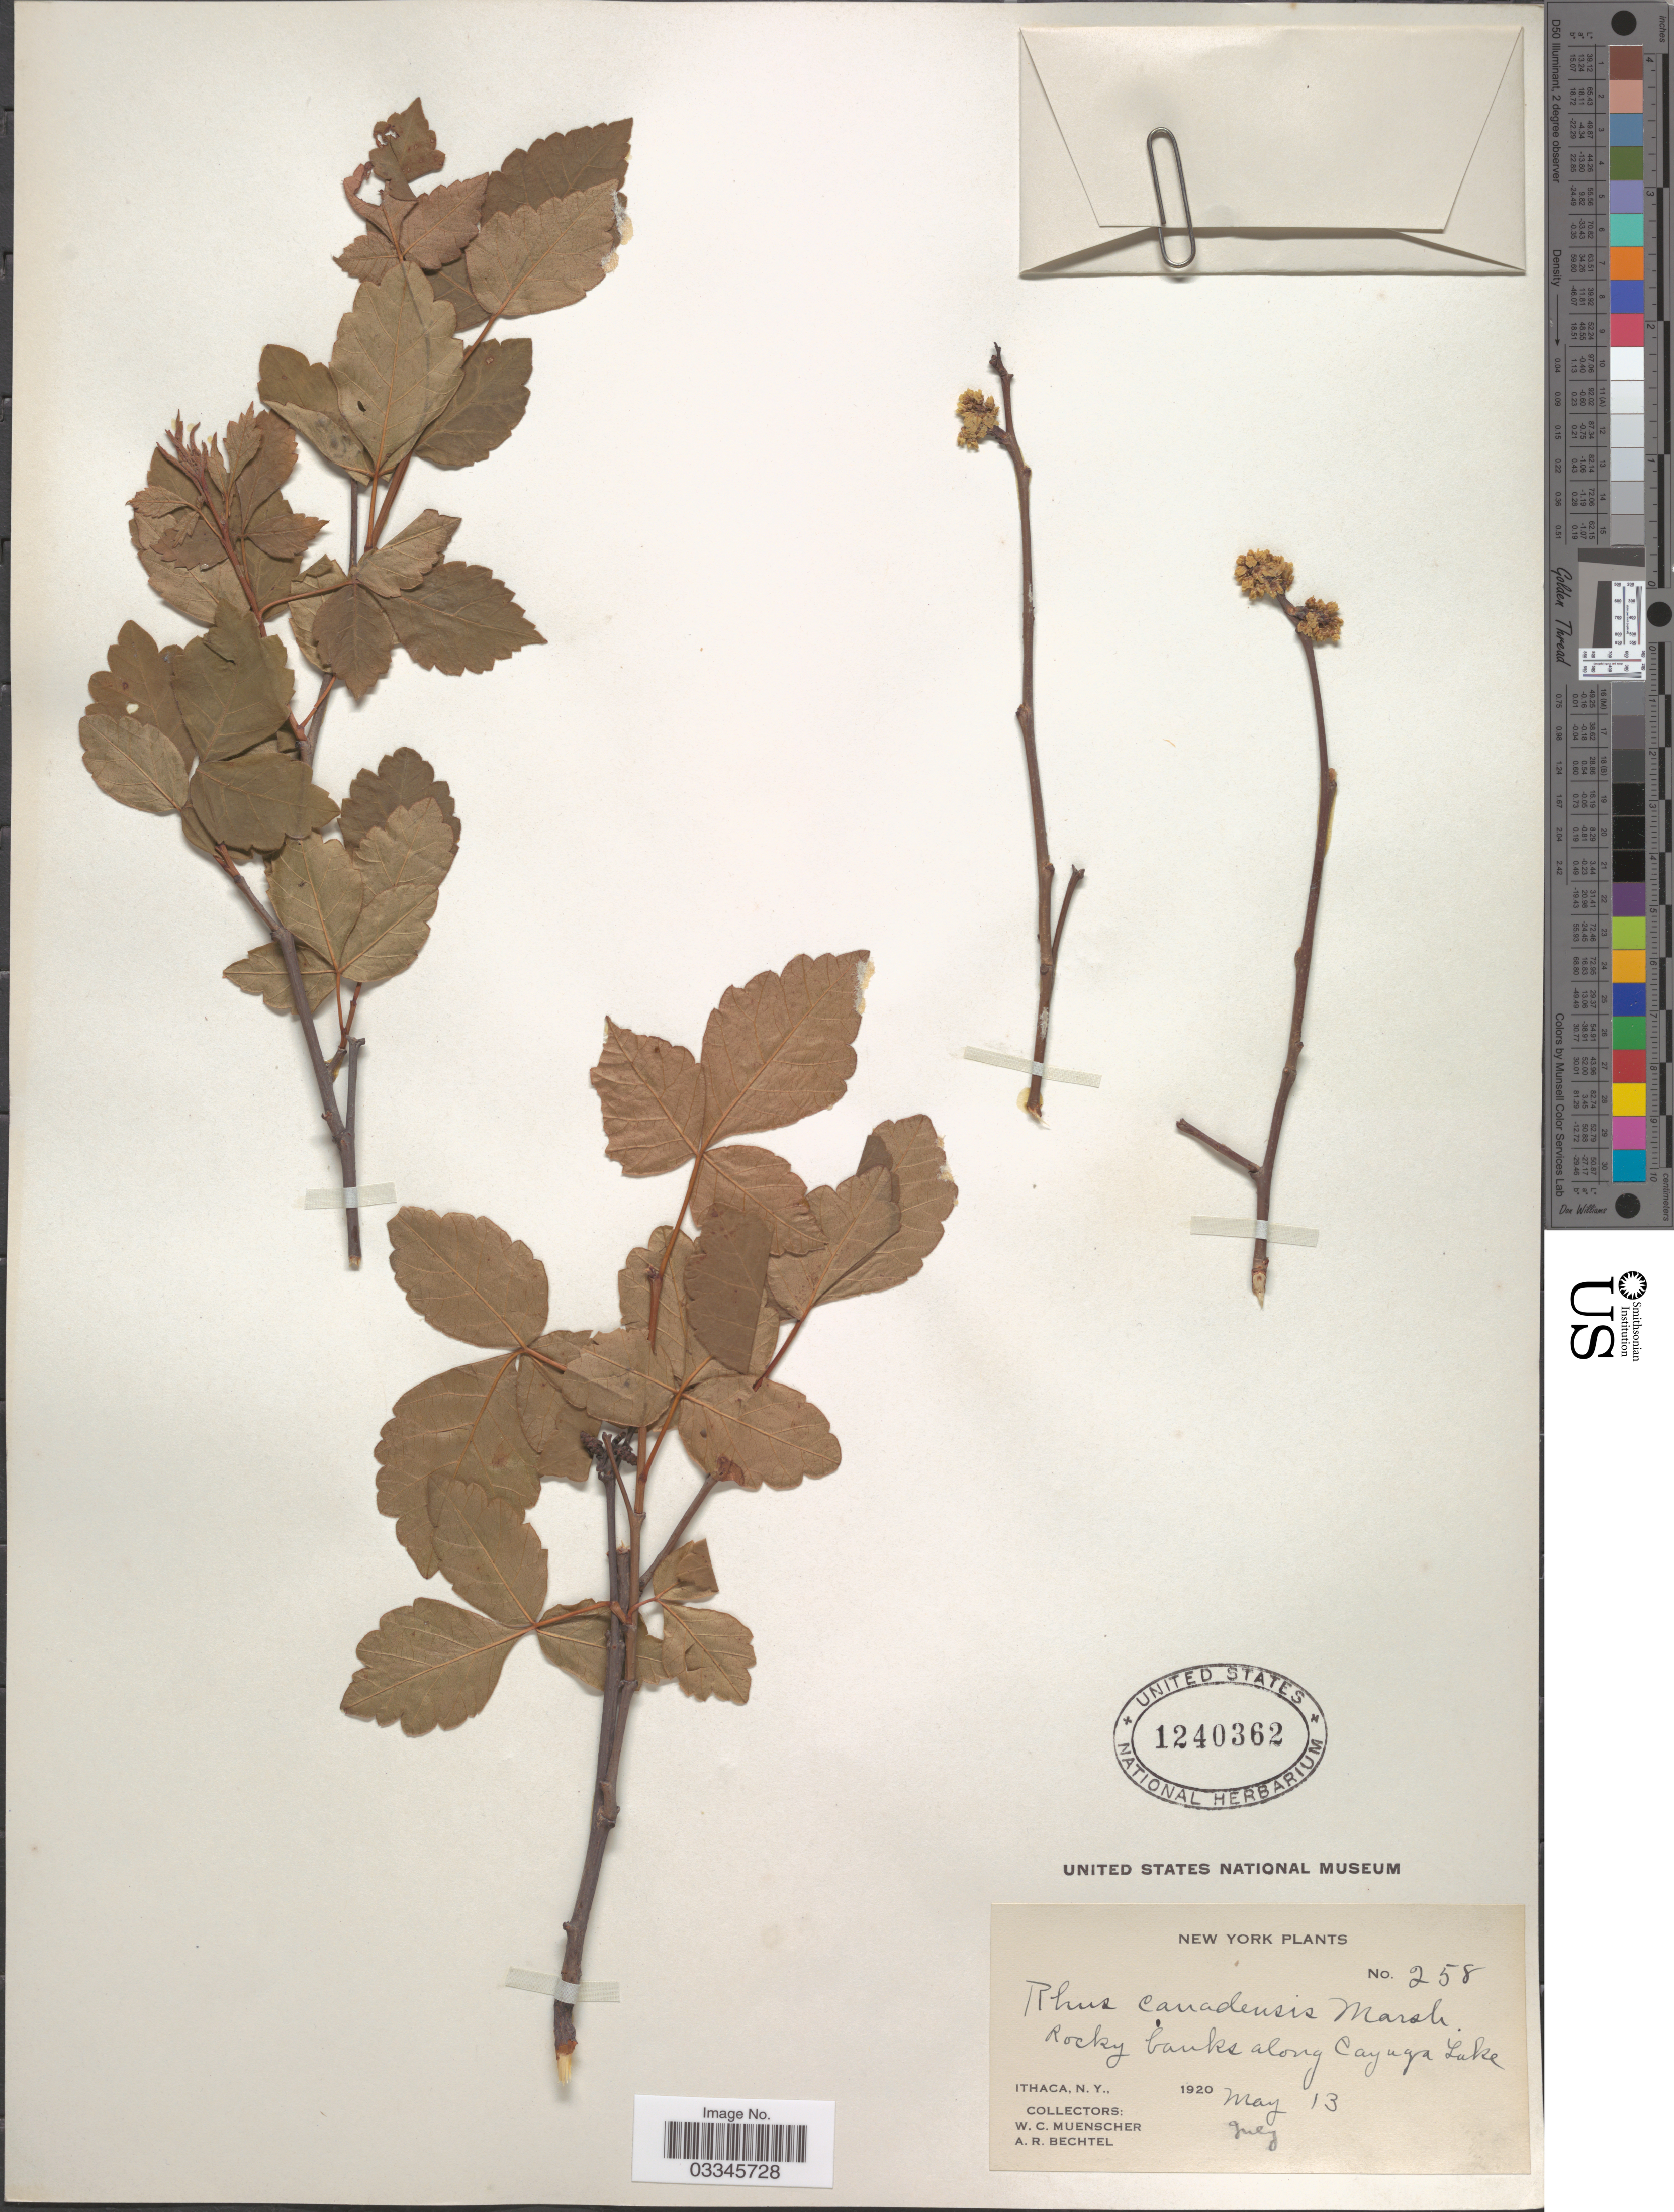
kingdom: Plantae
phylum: Tracheophyta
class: Magnoliopsida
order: Sapindales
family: Anacardiaceae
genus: Rhus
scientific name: Rhus canadensis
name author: Marshall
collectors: W. Muenscher & A. Bechtel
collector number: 255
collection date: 1920-05-13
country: United States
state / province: New York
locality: Rocky banks along Cayuga Lake. Ithaca.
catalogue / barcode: US 1240362